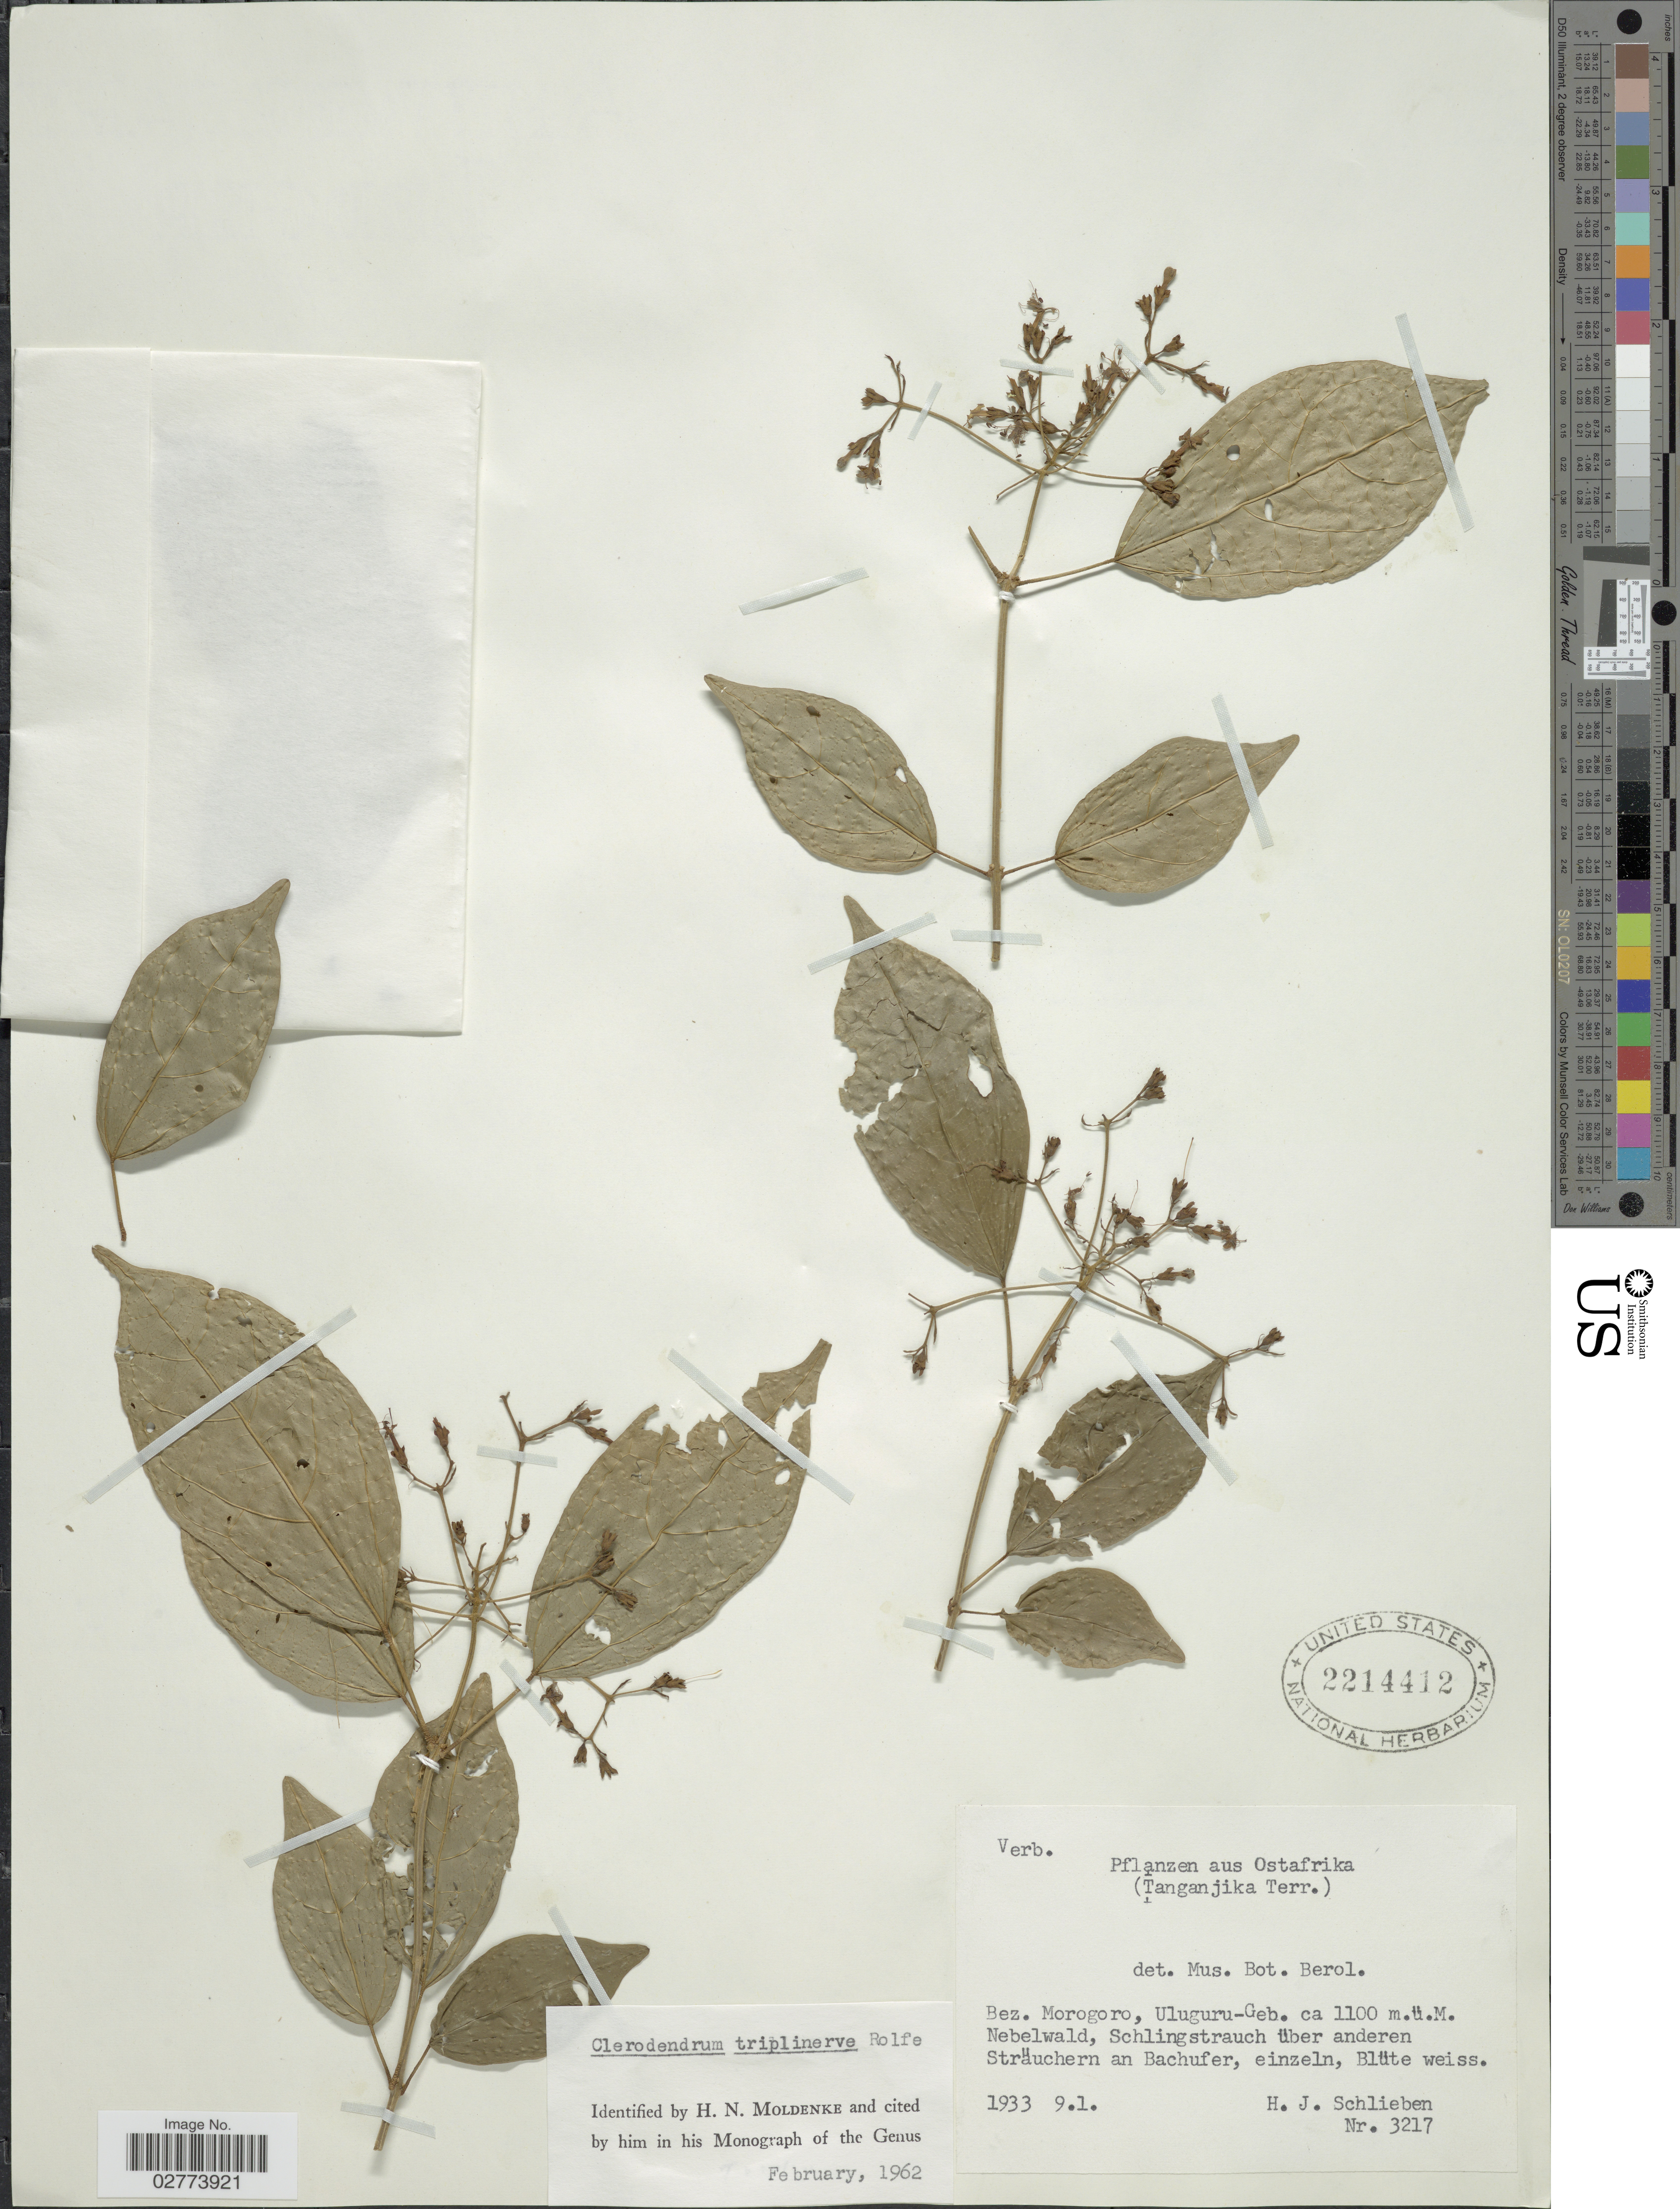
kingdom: Plantae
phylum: Tracheophyta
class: Magnoliopsida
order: Lamiales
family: Lamiaceae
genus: Clerodendrum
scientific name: Clerodendrum triplinerve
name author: Rolfe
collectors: H. J. Schlieben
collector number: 3217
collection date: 1933-01-09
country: Tanzania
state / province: Morogoro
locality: Ostafrika. (Tanganjika Terr.). Bez. Morogoro, Uluguru-Geb. Nebelwald, Schlingstrauch über anderen Sträuchern an Bachufer, einzeln.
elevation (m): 1100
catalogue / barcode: US 2214412